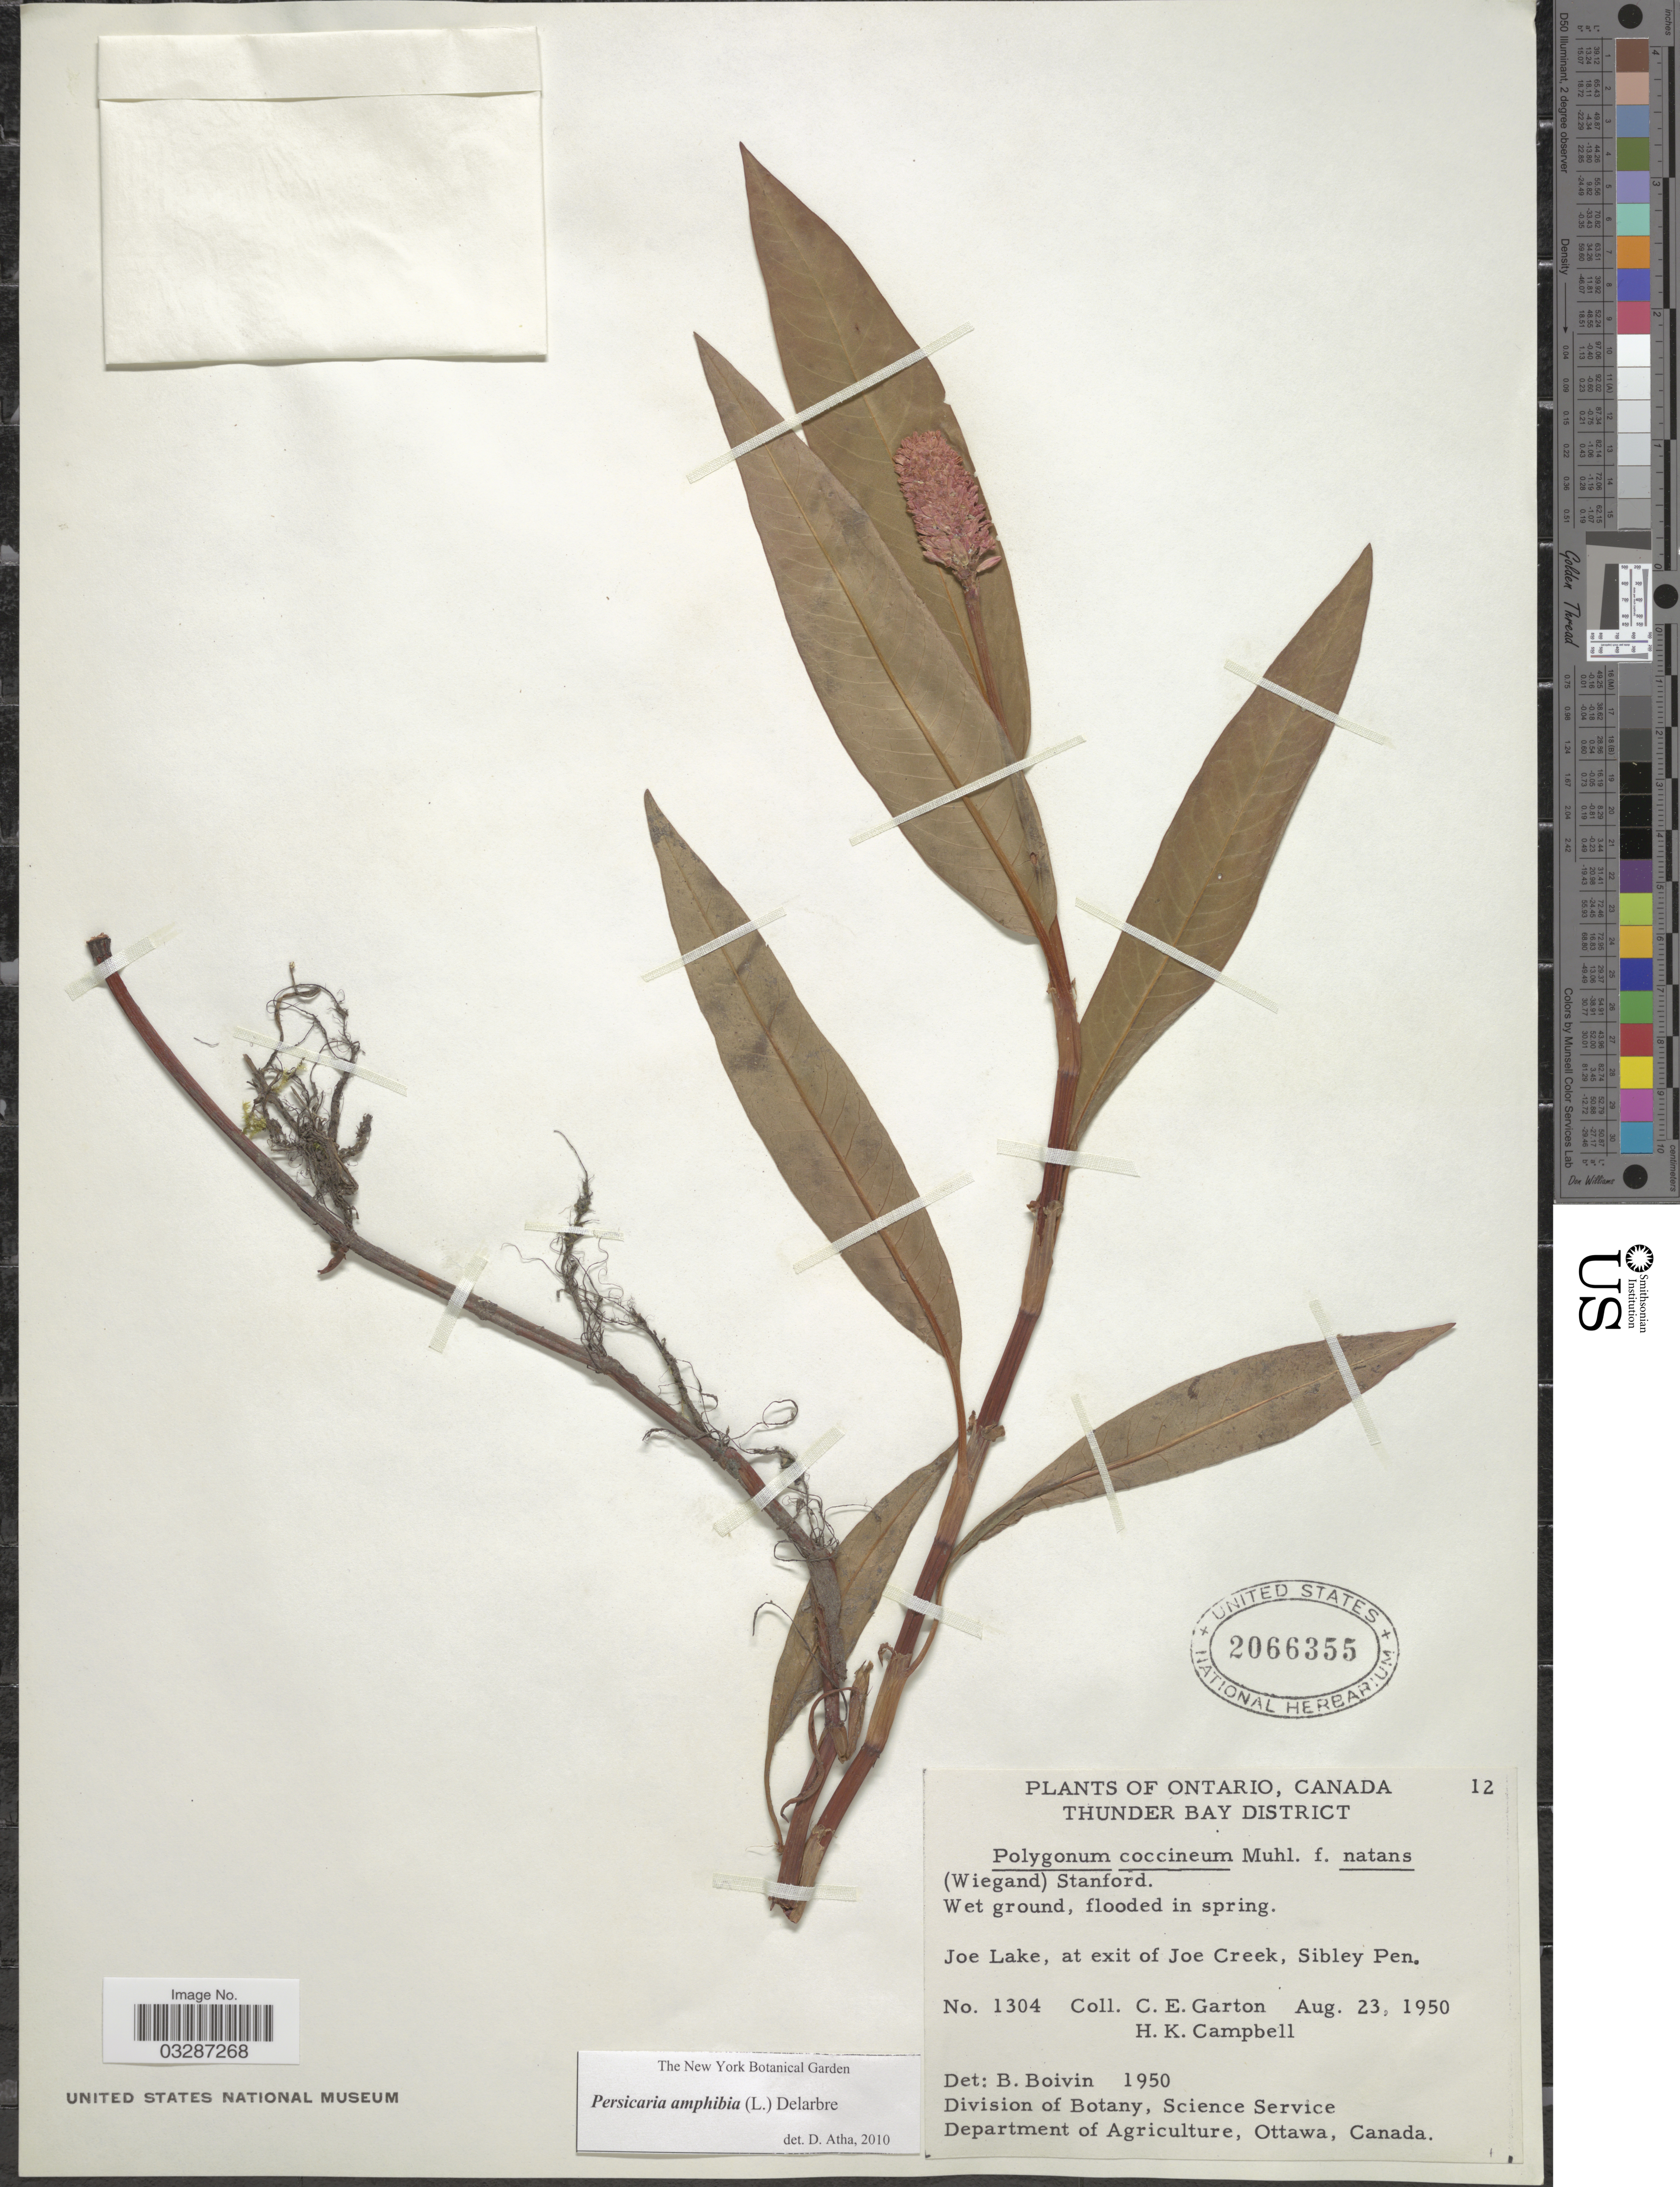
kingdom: Plantae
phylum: Tracheophyta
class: Magnoliopsida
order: Caryophyllales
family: Polygonaceae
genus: Persicaria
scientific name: Persicaria amphibia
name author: (L.) Delarbre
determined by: Atha, D. E.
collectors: C. E. Garton & H. K. Campbell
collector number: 1304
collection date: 1950-08-23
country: Canada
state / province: Ontario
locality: Thunder Bay District. Joe Lake, at exit of Joe Creek, Sibley Pen.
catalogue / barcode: US 2066355